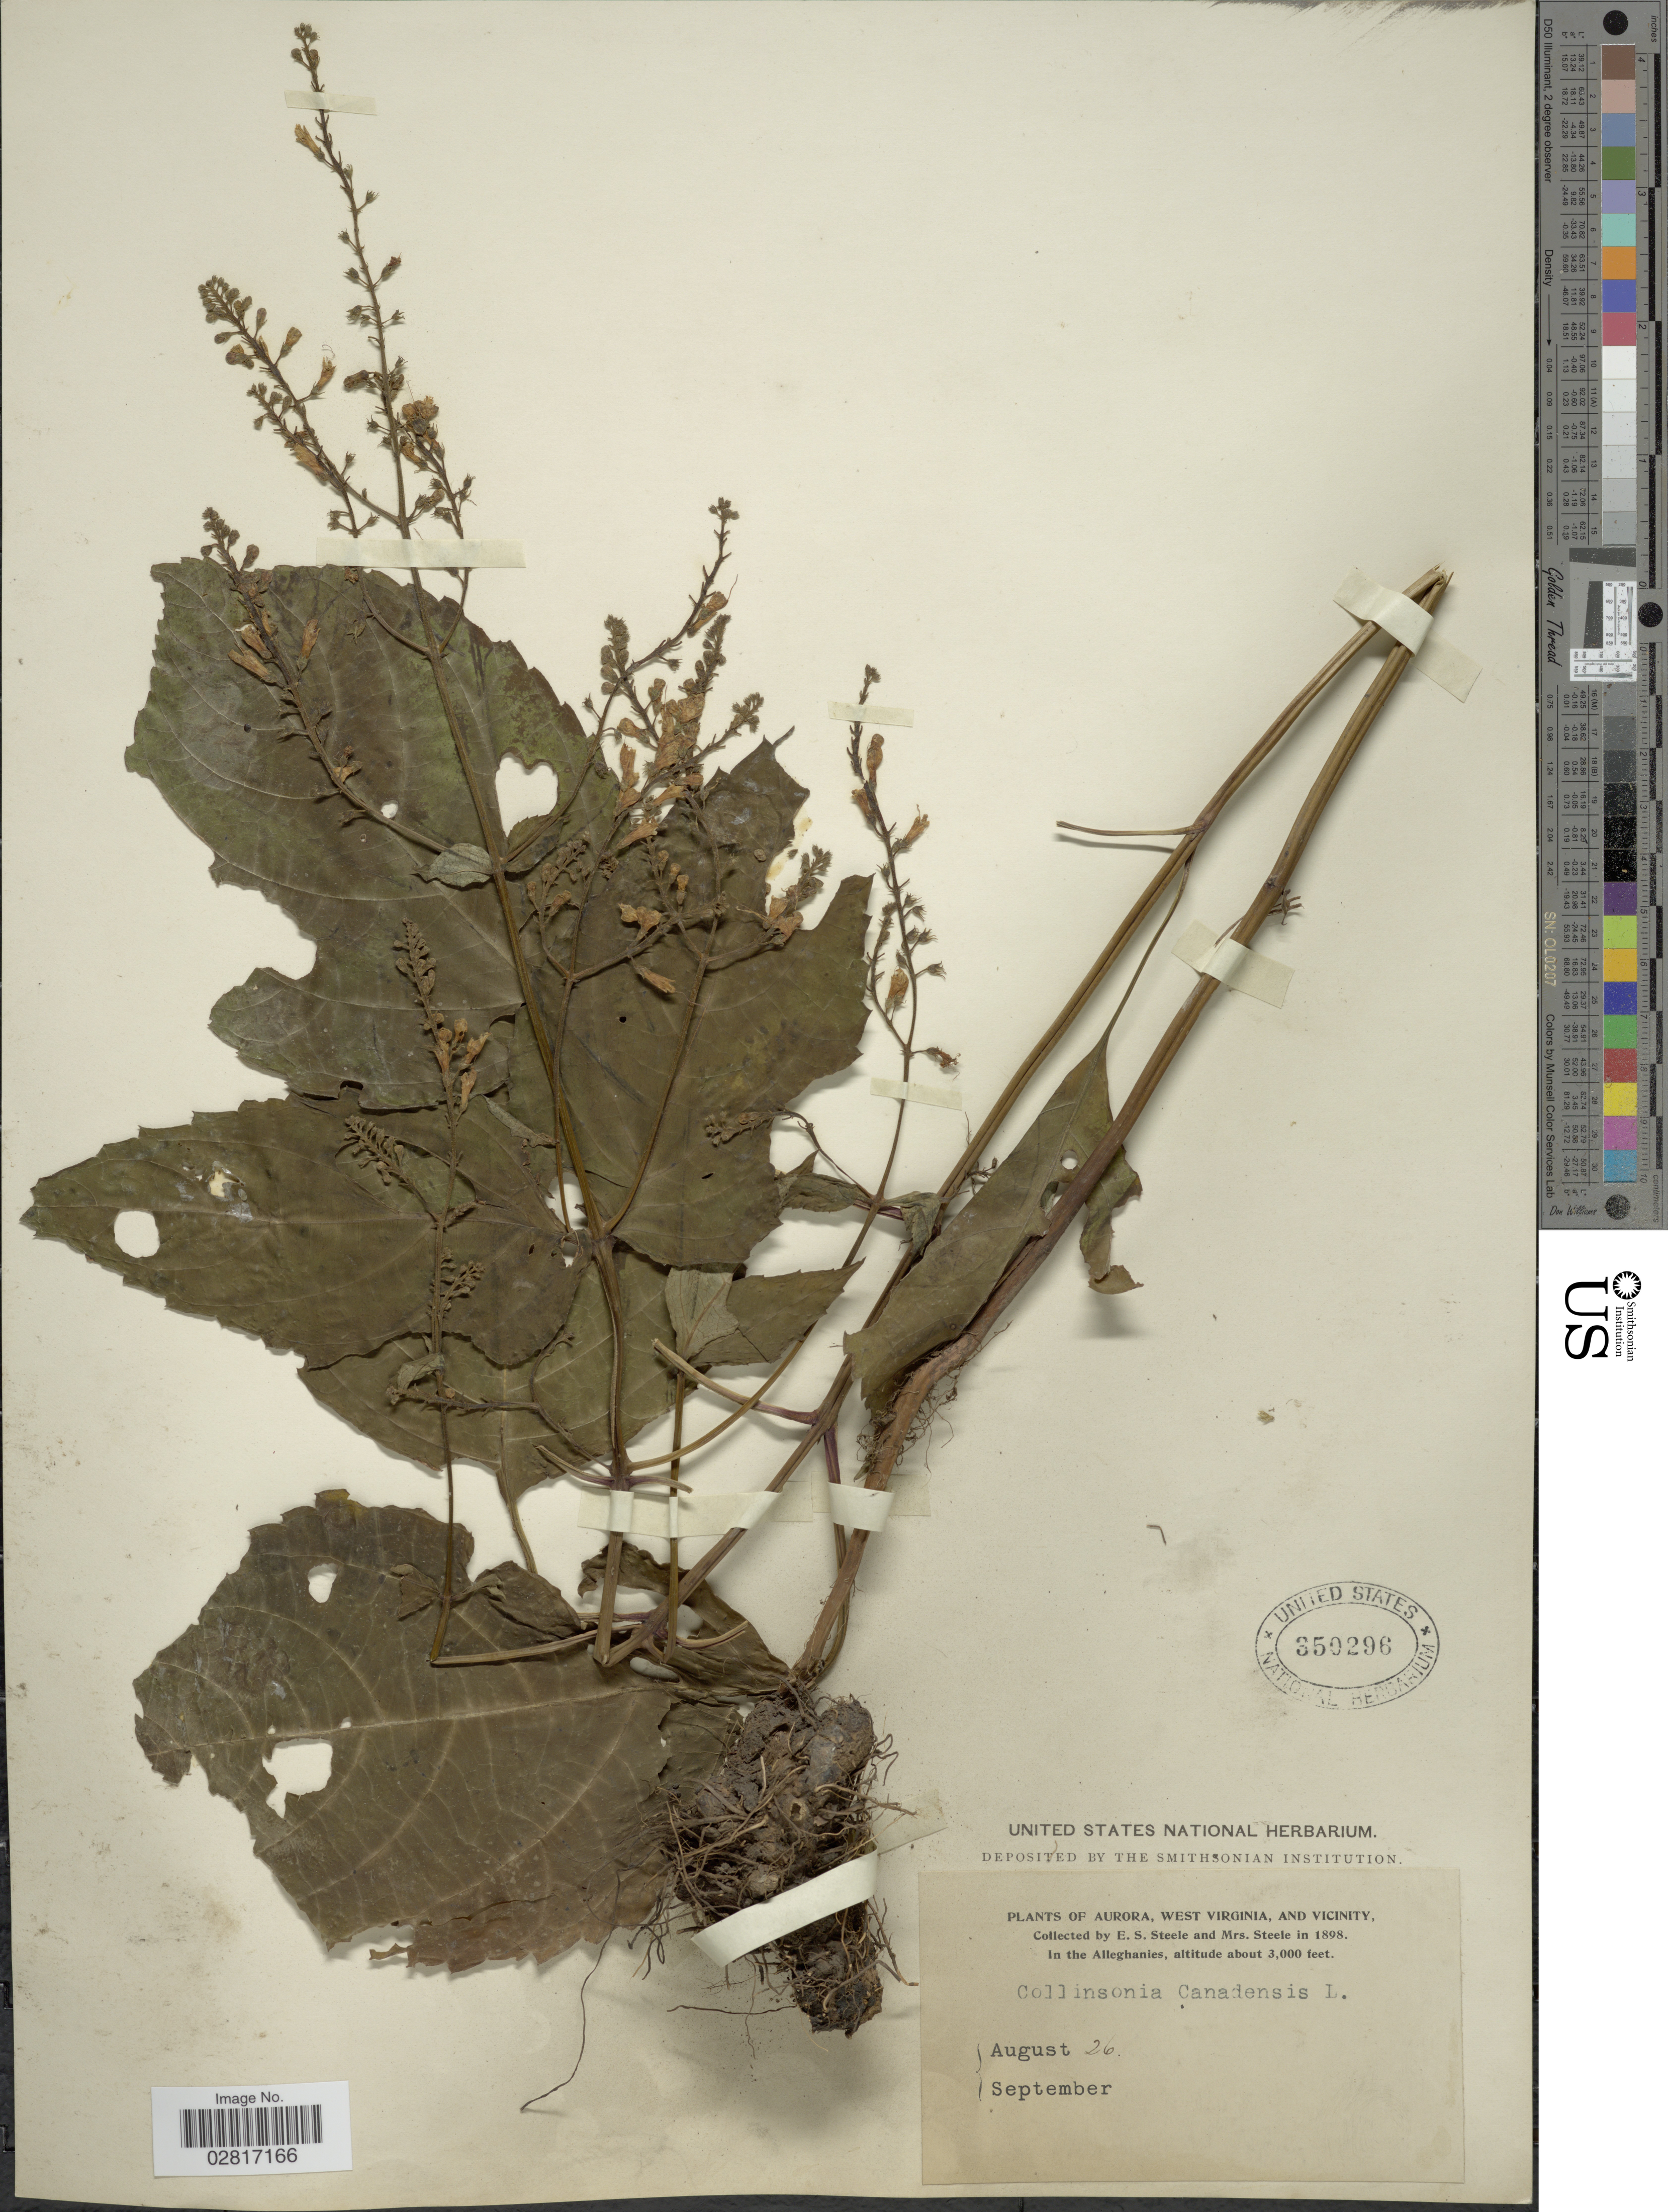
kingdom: Plantae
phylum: Tracheophyta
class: Magnoliopsida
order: Lamiales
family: Lamiaceae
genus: Collinsonia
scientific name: Collinsonia punctata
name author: Elliott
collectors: E. Steele & Mrs. E. S. Steele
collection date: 1898-08-26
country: United States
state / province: West Virginia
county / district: Preston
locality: Aurora, West Virginia, and Vicinity, in the Alleghanies.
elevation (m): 914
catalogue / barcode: US 350296